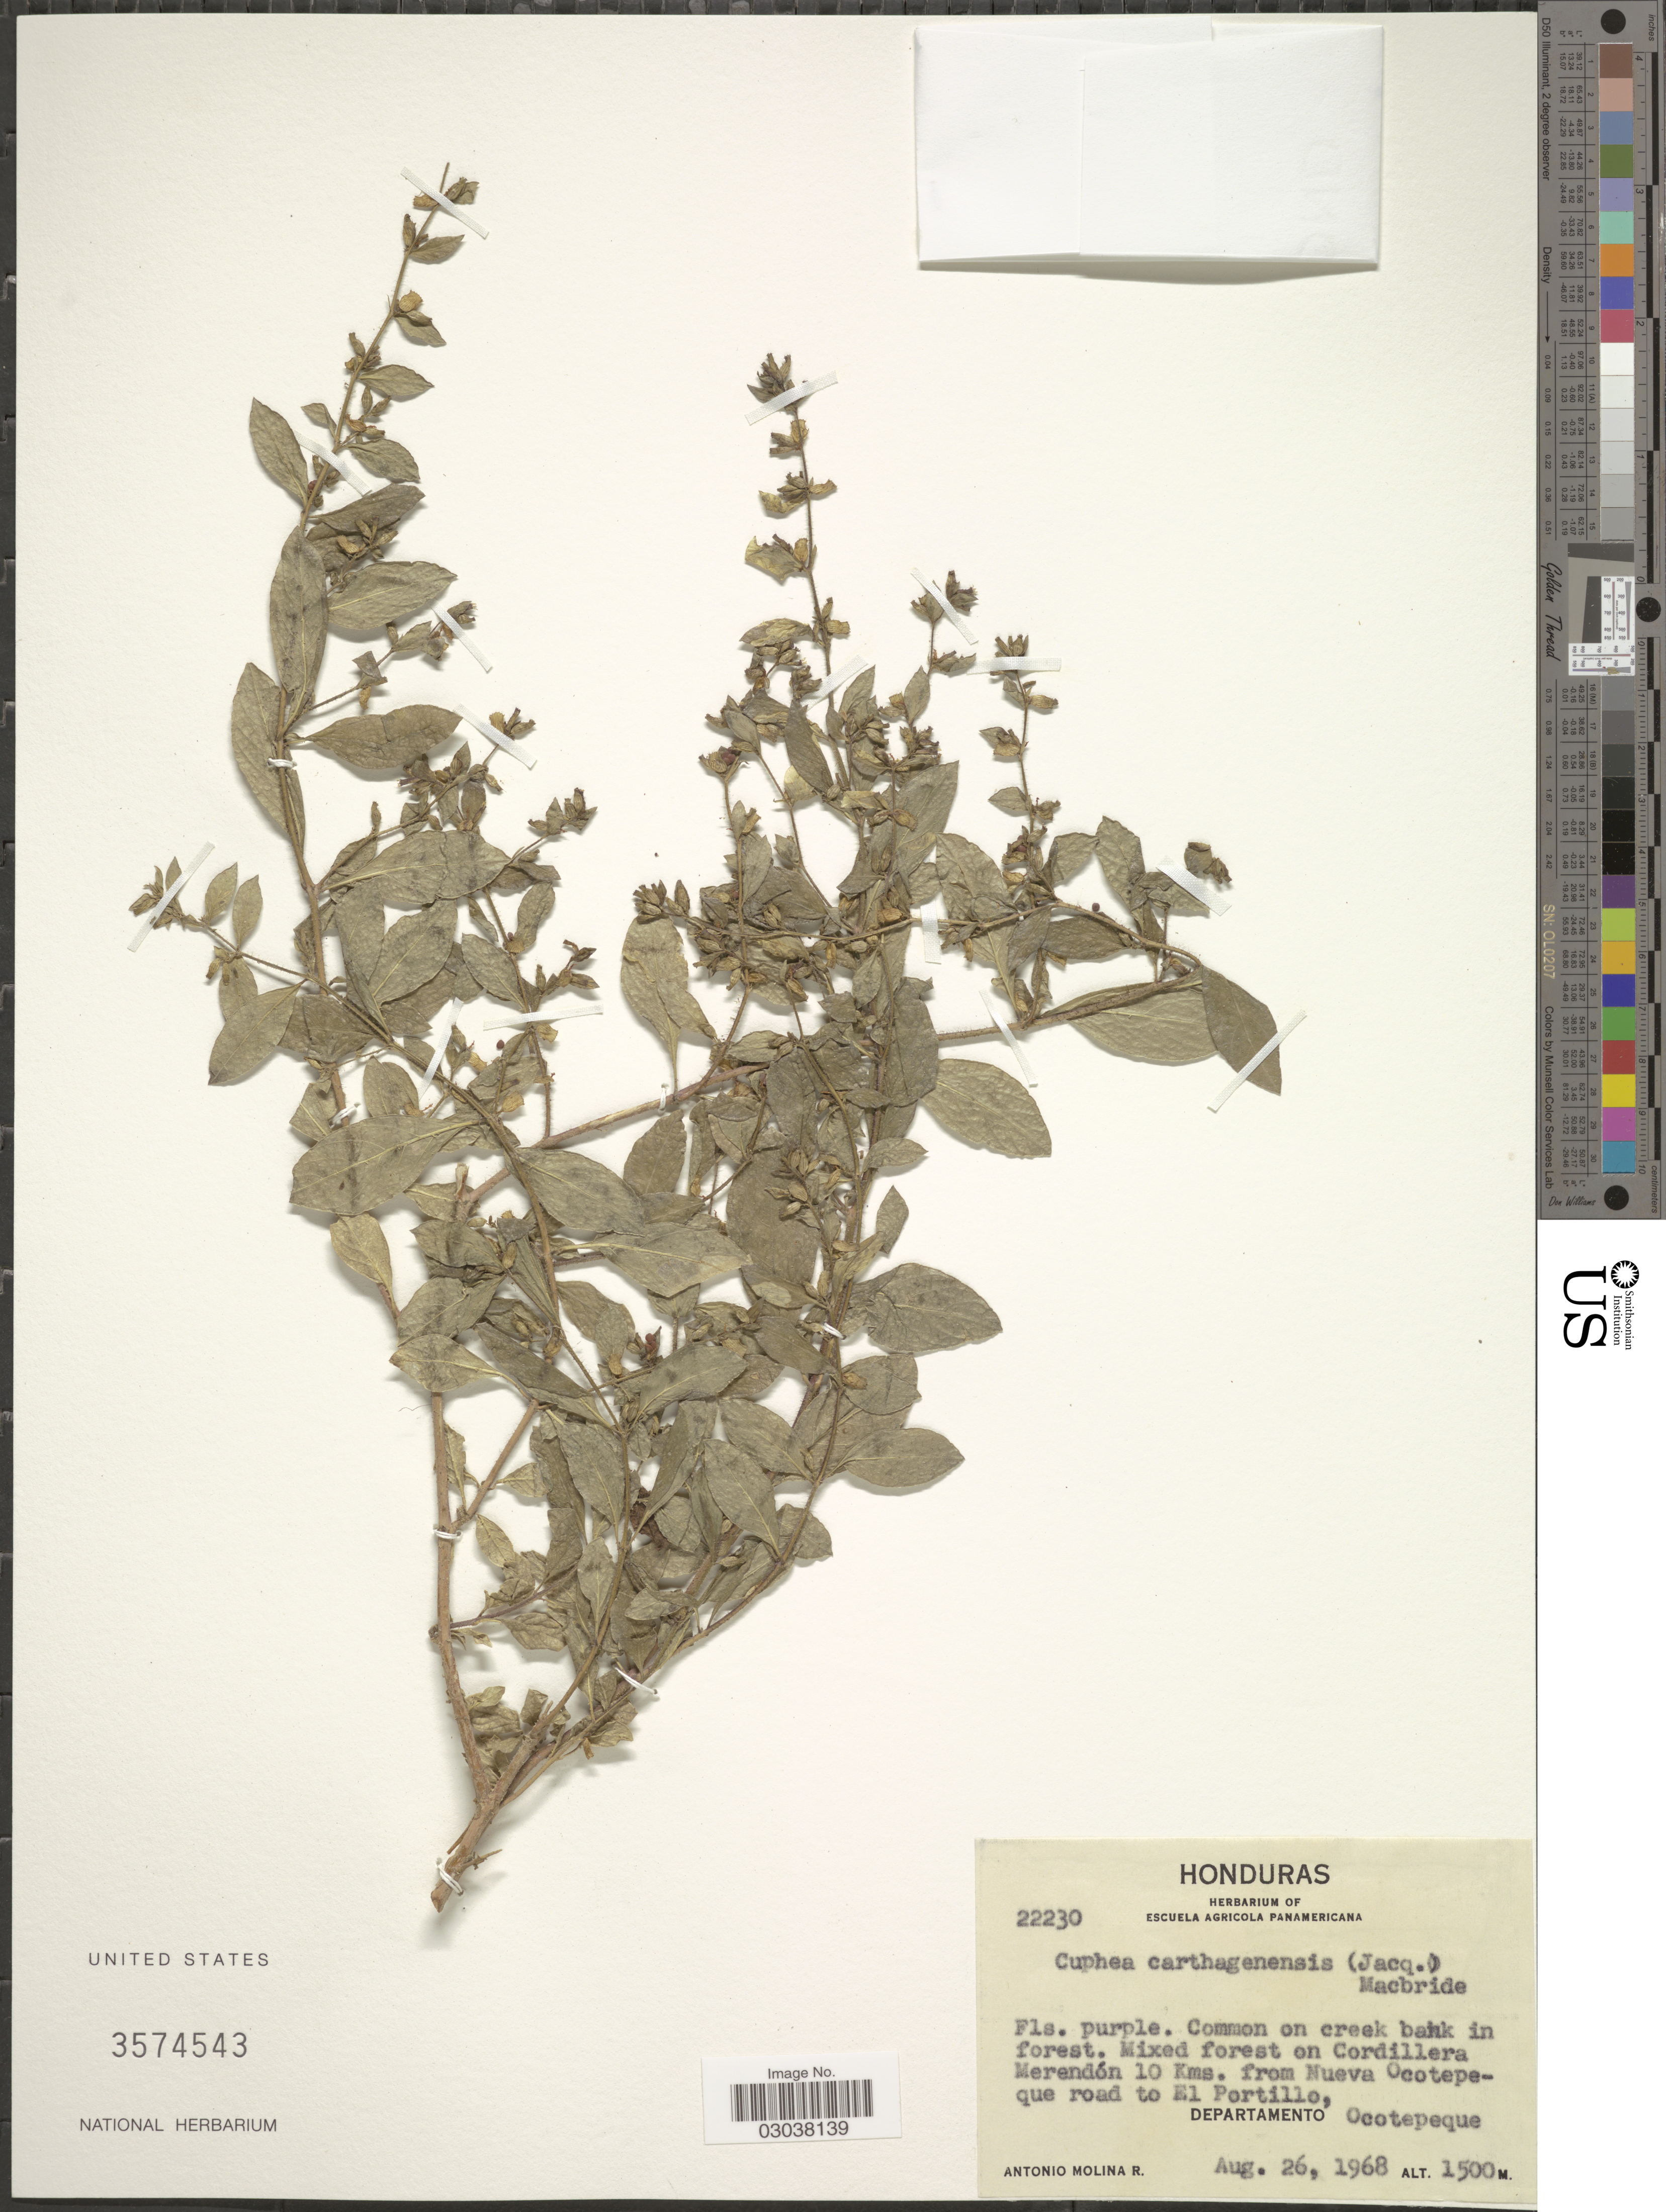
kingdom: Plantae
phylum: Tracheophyta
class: Magnoliopsida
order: Myrtales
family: Lythraceae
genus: Cuphea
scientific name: Cuphea carthagenensis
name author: (Jacq.) J.F. Macbr.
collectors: A. Molina R.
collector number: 22230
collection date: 1968-08-26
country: Honduras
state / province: Ocotepeque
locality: Mixed forest on Cordillera Merendón 10 Kms. from Nueva Ocotepeque road to El Portillo, Departamento Ocotepeque.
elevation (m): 1500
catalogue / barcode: US 3574543